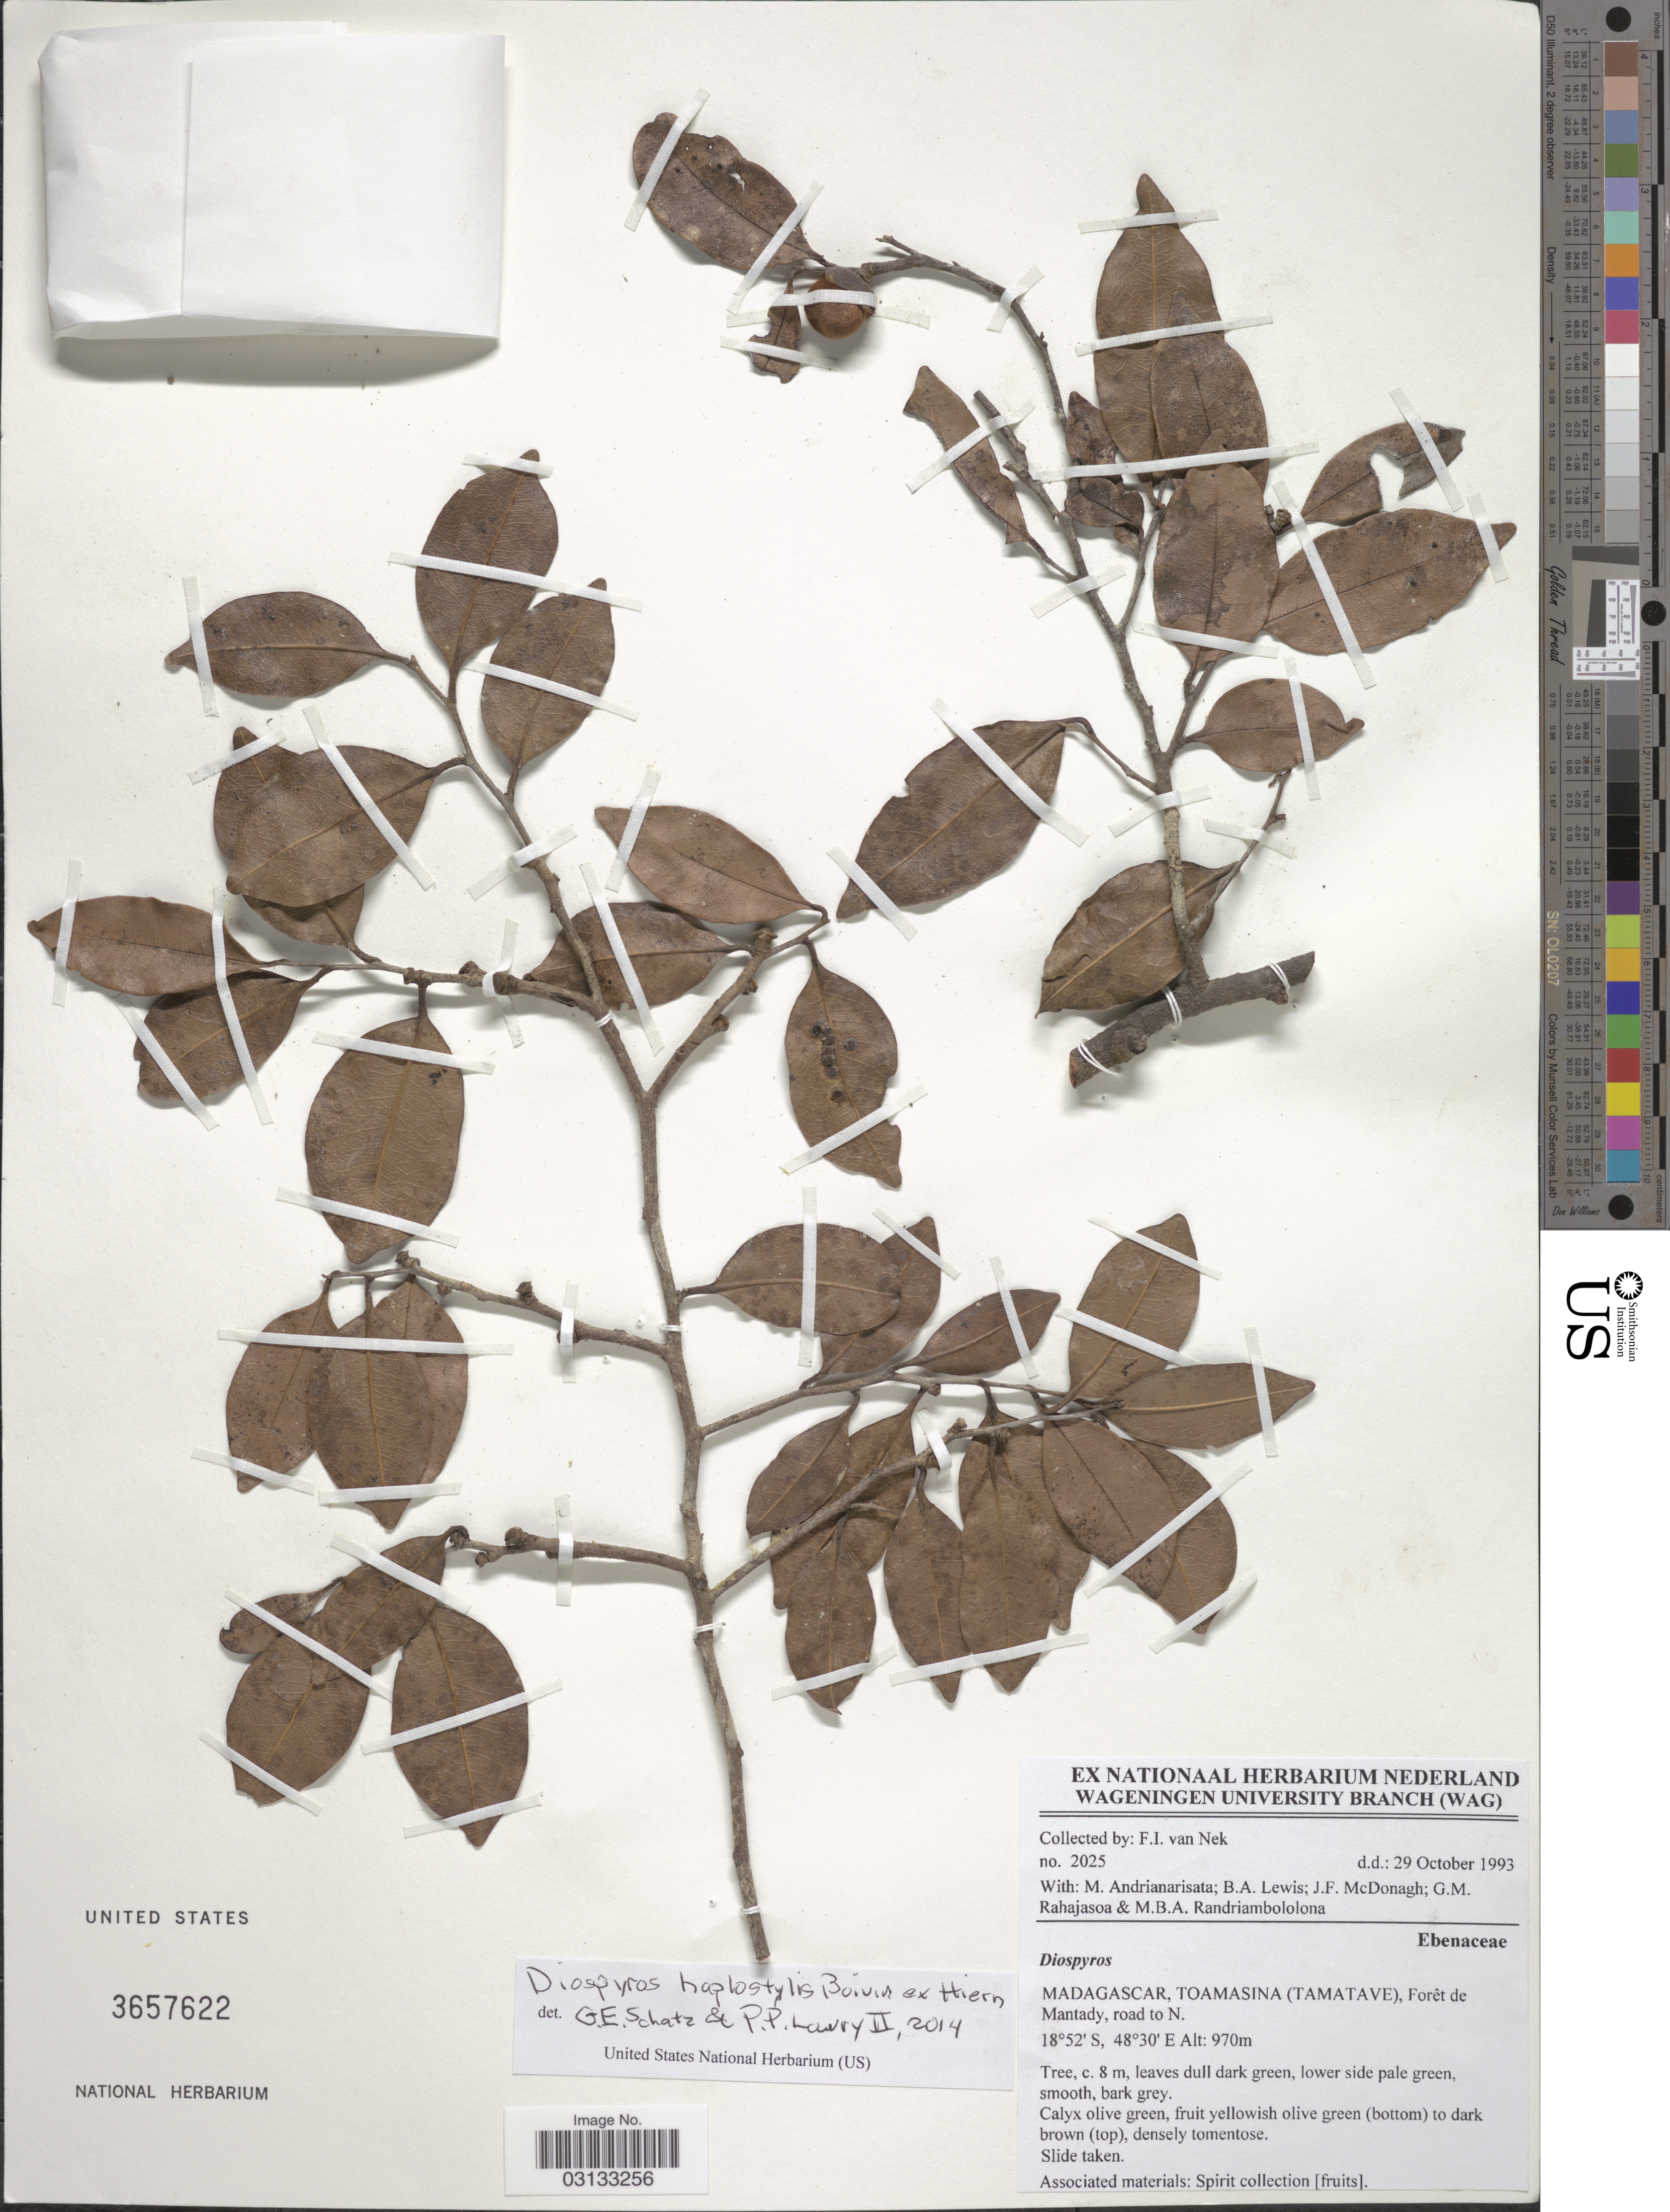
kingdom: Plantae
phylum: Tracheophyta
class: Magnoliopsida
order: Ericales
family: Ebenaceae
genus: Diospyros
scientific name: Diospyros haplostylis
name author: Boivin ex Hiern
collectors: F. van Nek, M. Andrianarisata, B. A. Lewis, J. McDonagh & et al.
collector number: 2025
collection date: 1993-10-29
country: Madagascar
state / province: Alaotra Mangoro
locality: (Tamatave), Forêt de Mantady, road to N.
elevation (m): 970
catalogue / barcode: US 3657622